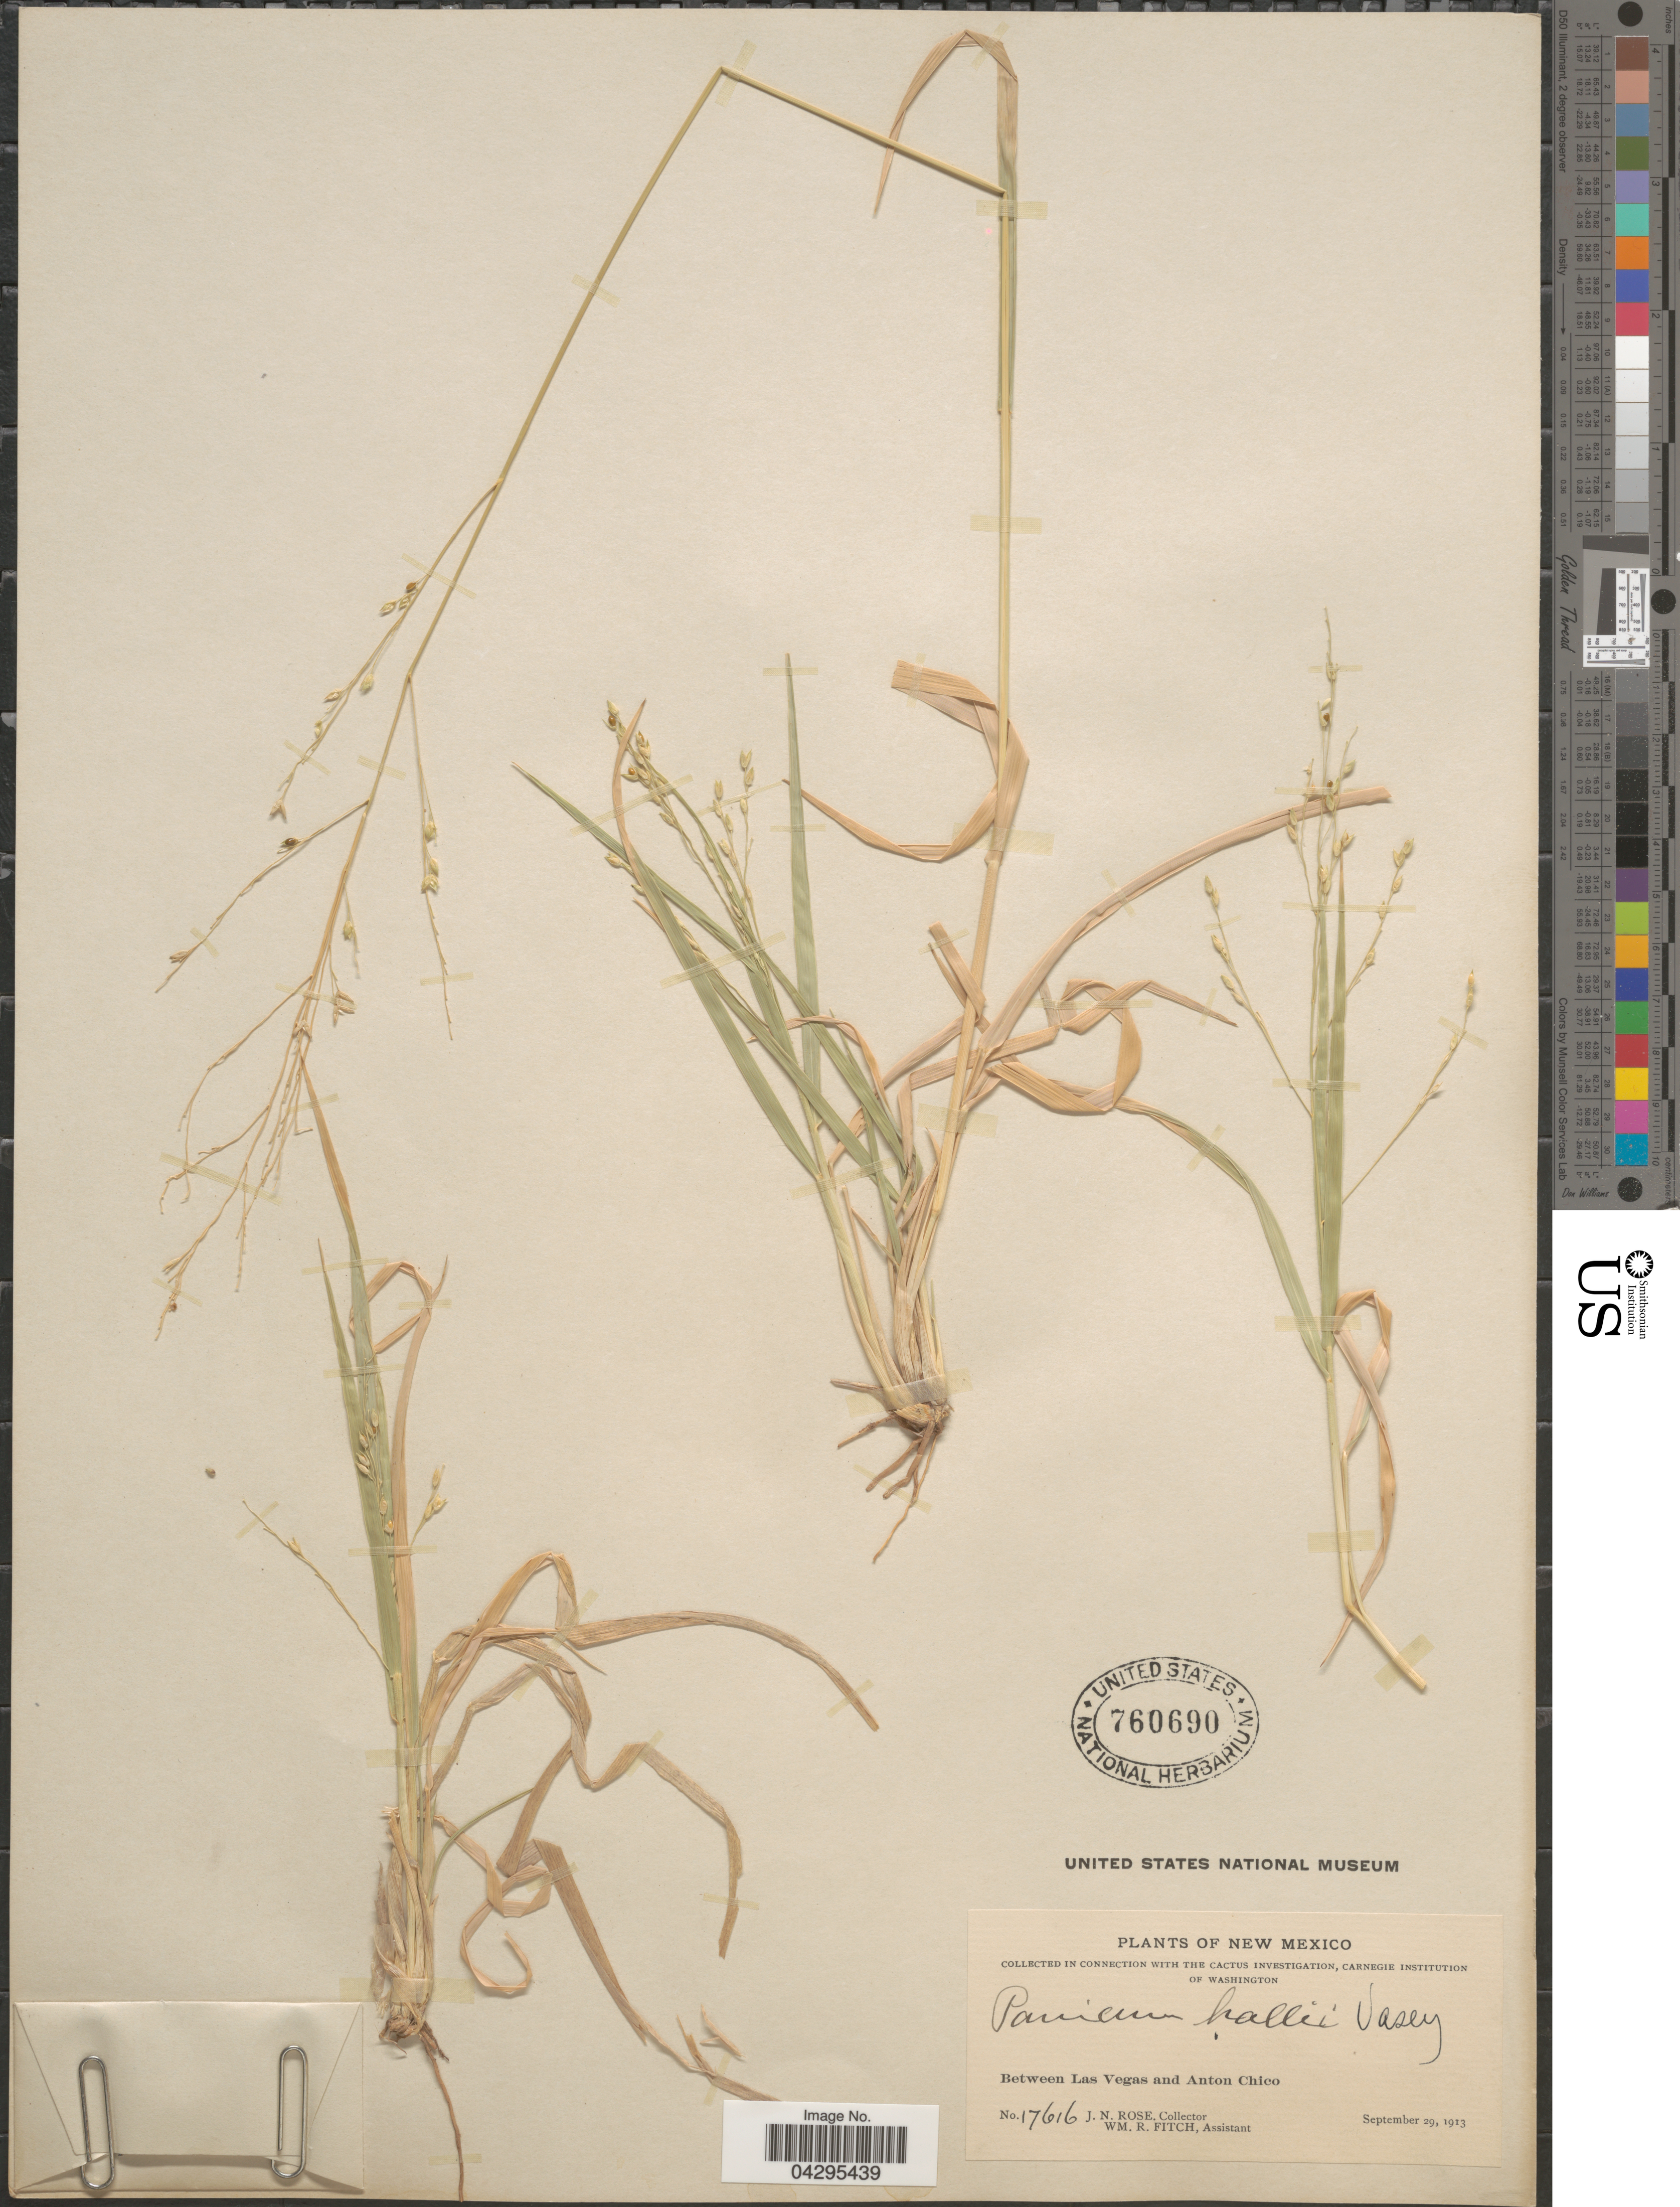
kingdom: Plantae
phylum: Tracheophyta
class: Liliopsida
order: Poales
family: Poaceae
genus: Panicum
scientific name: Panicum hallii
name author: Vasey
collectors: J. N. Rose & W. R. Fitch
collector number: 17616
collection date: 1913-09-29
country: United States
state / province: New Mexico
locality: Between Las Vegas and Anton Chico.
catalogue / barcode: US 760690